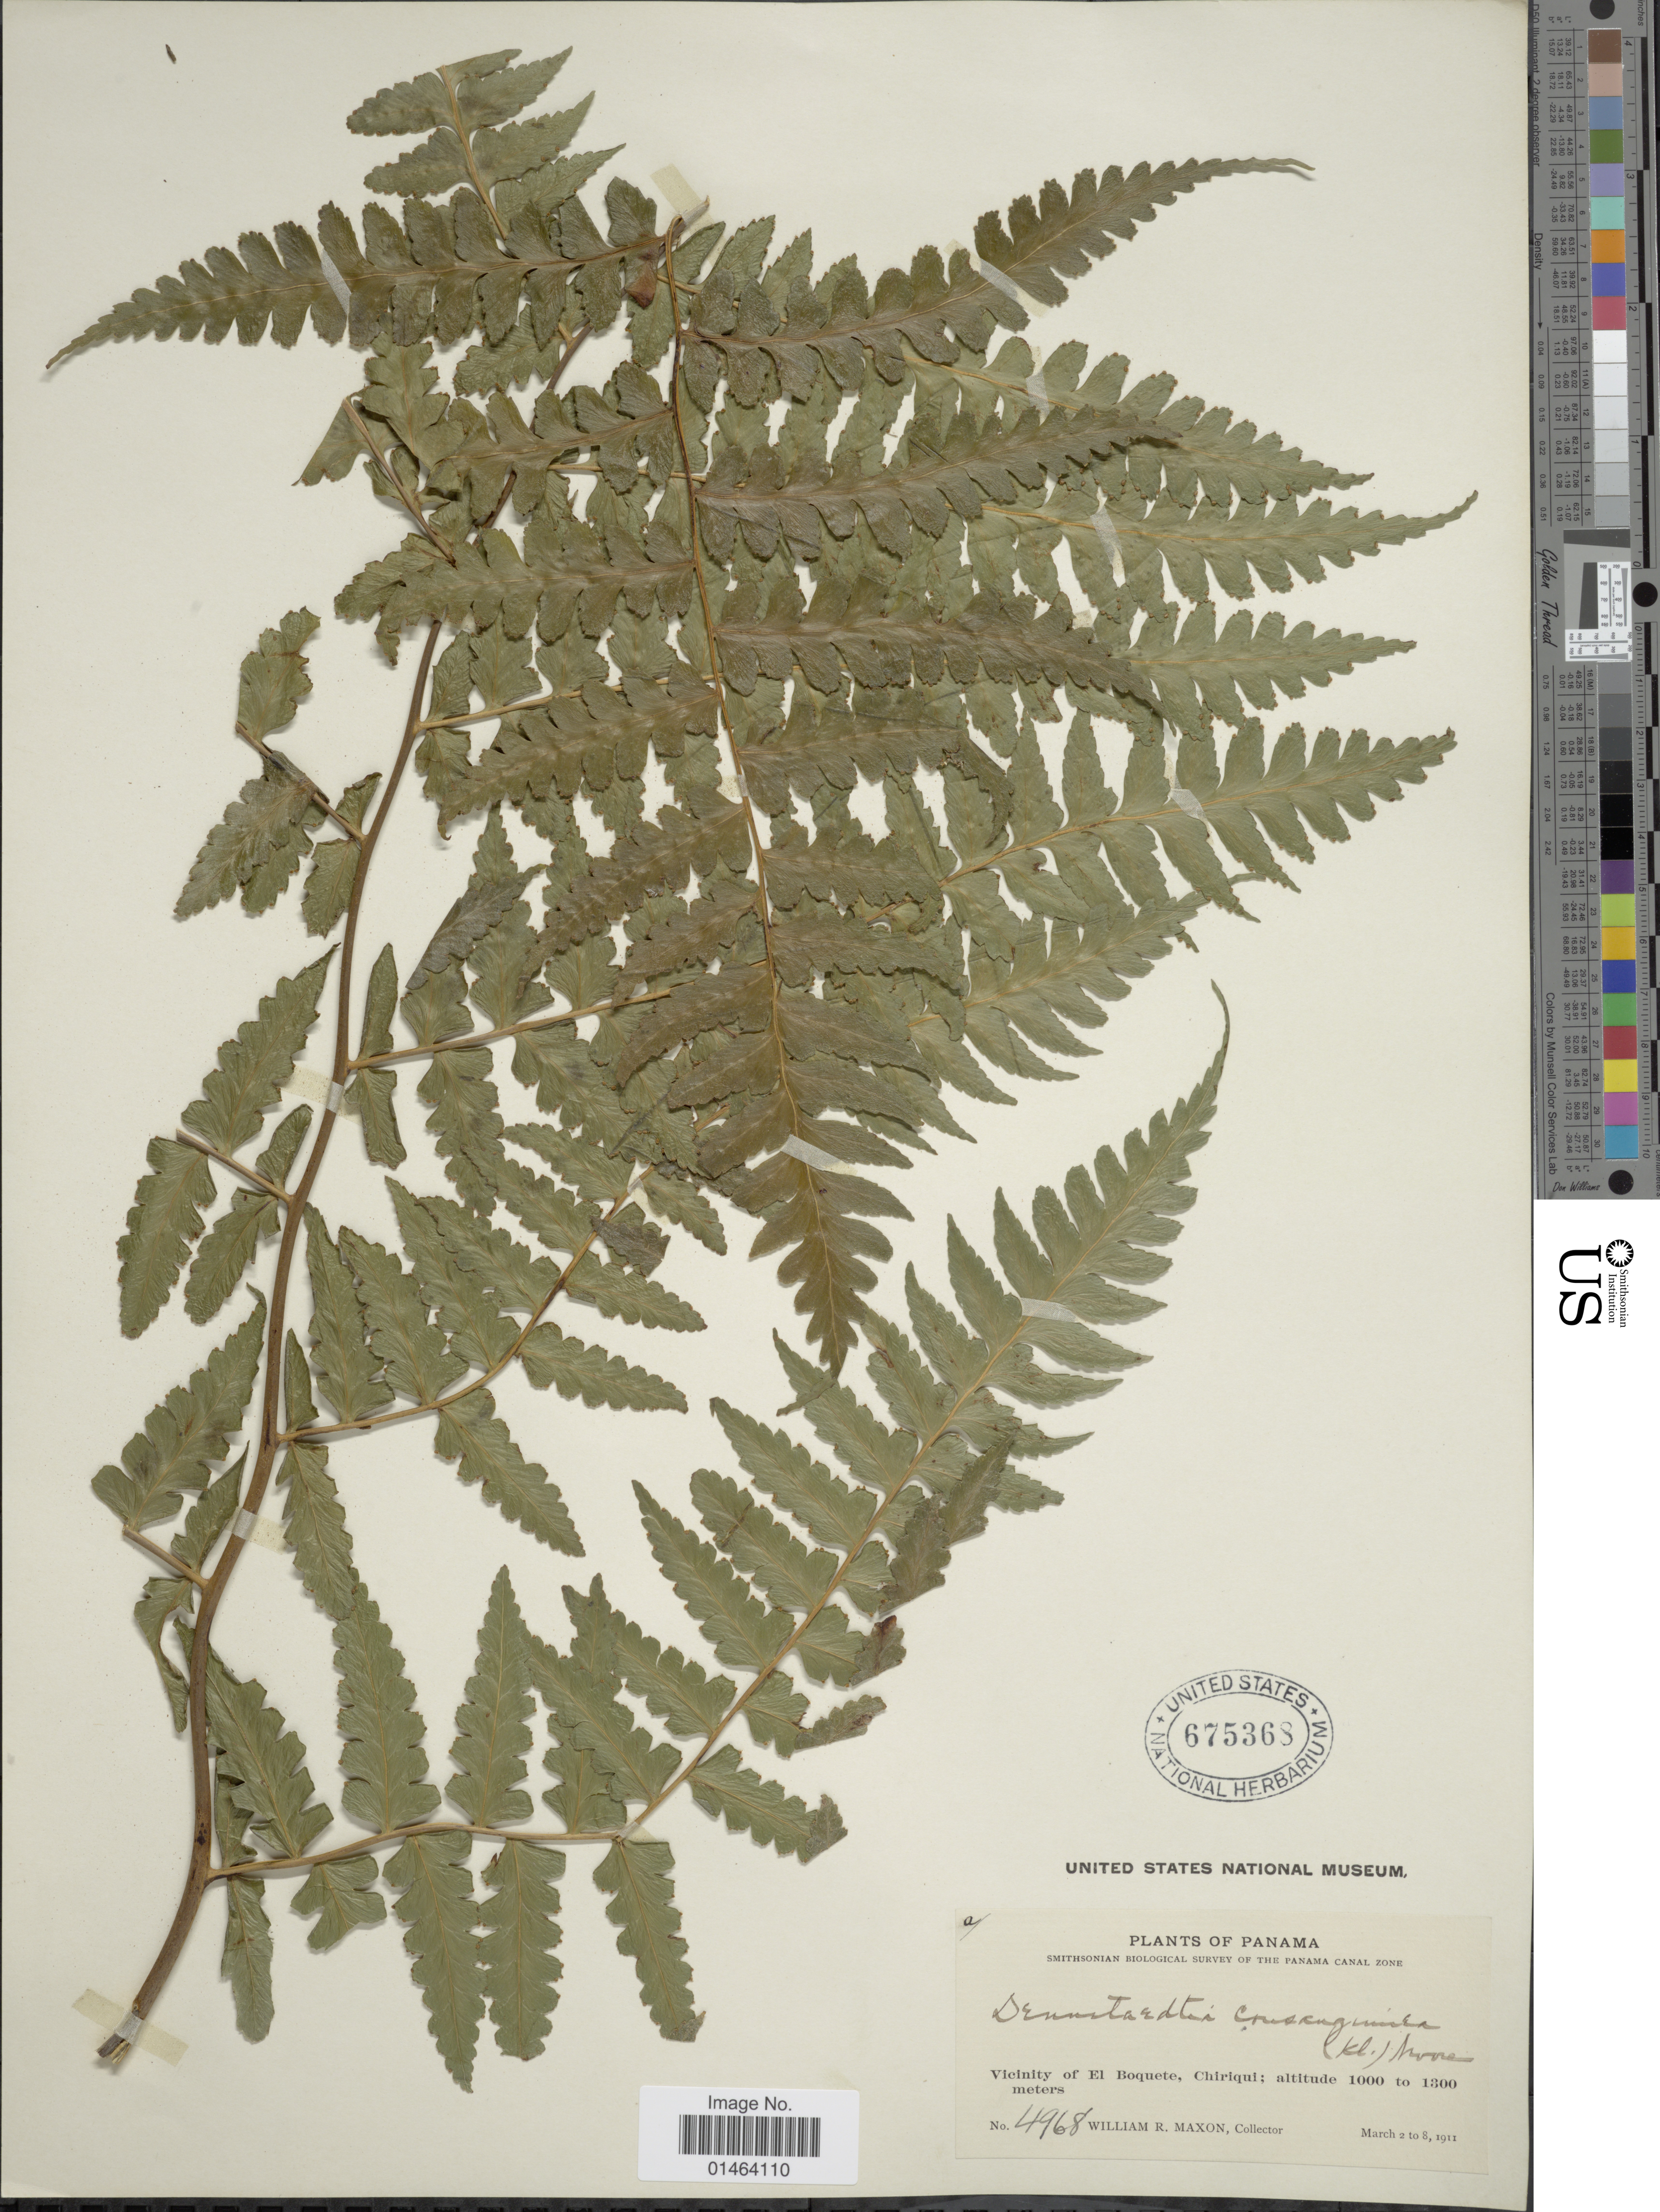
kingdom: Plantae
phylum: Tracheophyta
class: Polypodiopsida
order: Polypodiales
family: Dennstaedtiaceae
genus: Dennstaedtia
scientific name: Dennstaedtia coronata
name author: (Sodiro) C. Chr.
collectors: W. R. Maxon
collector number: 4968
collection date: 1911-03-02/1911-03-08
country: Panama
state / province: Chiriqui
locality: Panama, Vicinity El Boquete.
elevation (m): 1000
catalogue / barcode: US 675368